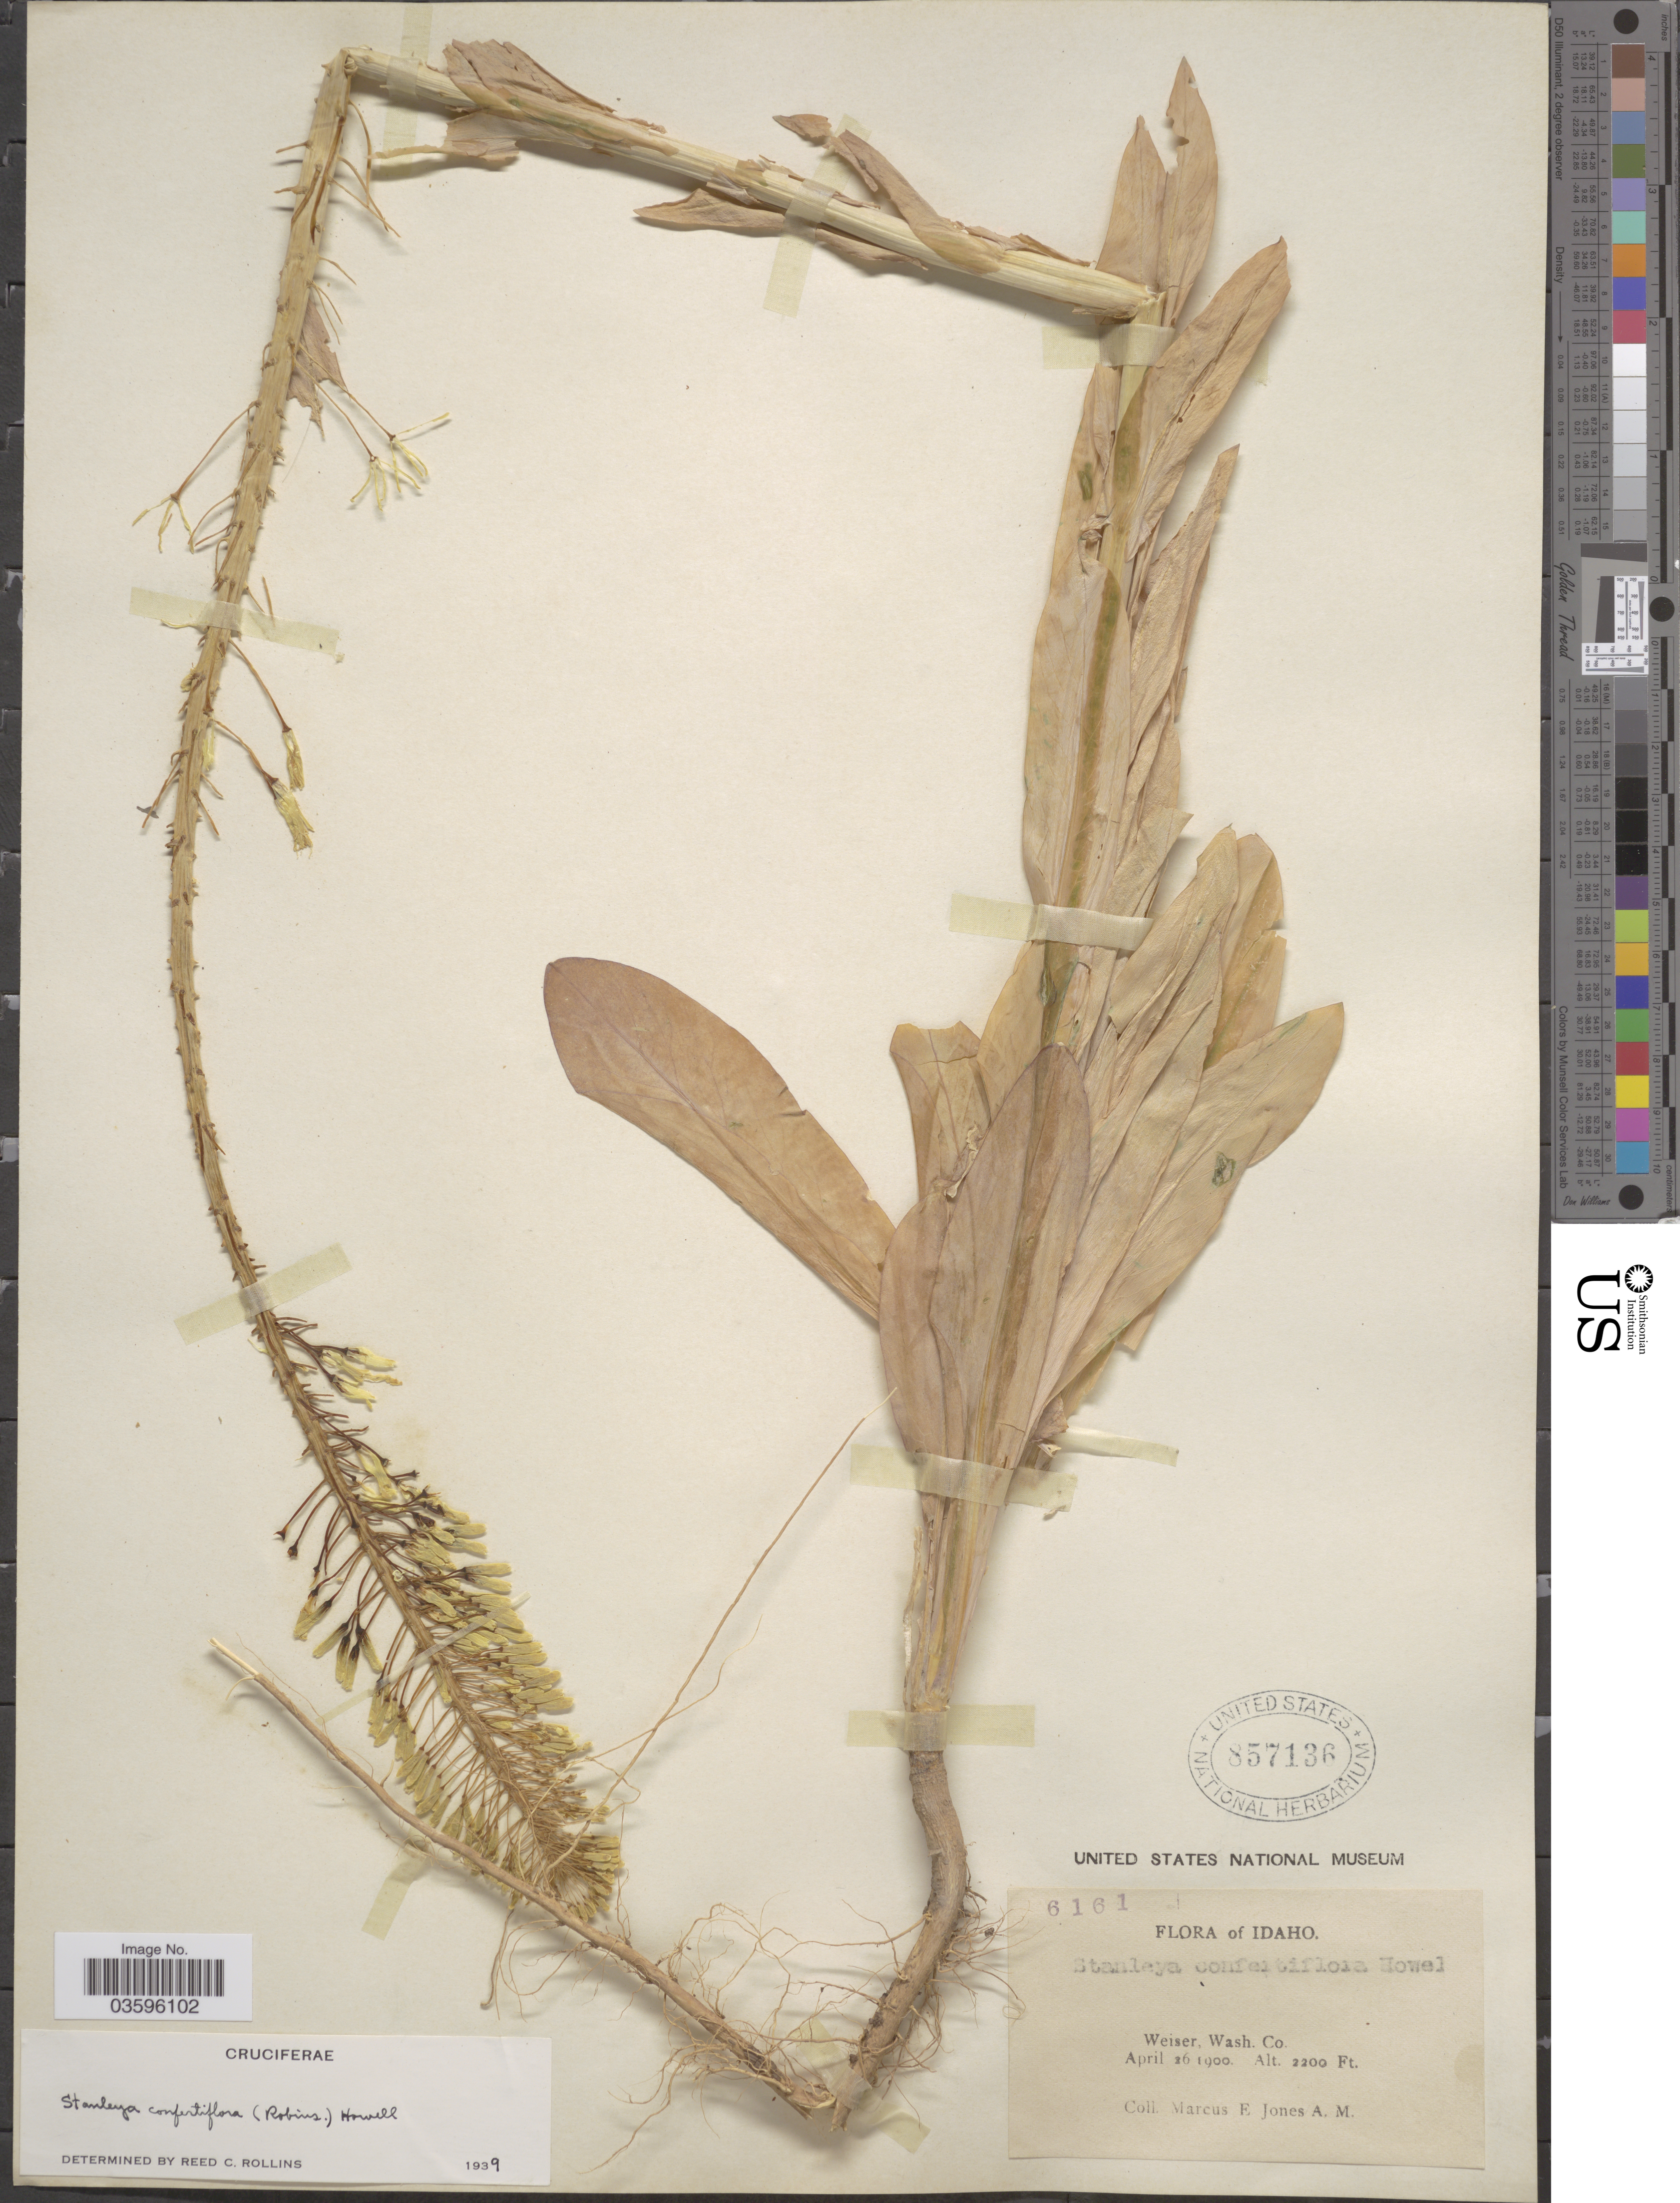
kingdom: Plantae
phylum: Tracheophyta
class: Magnoliopsida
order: Brassicales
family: Brassicaceae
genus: Stanleya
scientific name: Stanleya confertiflora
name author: (B.L. Rob.) Howell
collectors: M. E. Jones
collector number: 6161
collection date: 1900-04-26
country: United States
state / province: Idaho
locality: Weiser, Wash Co.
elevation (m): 671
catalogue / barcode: US 857136